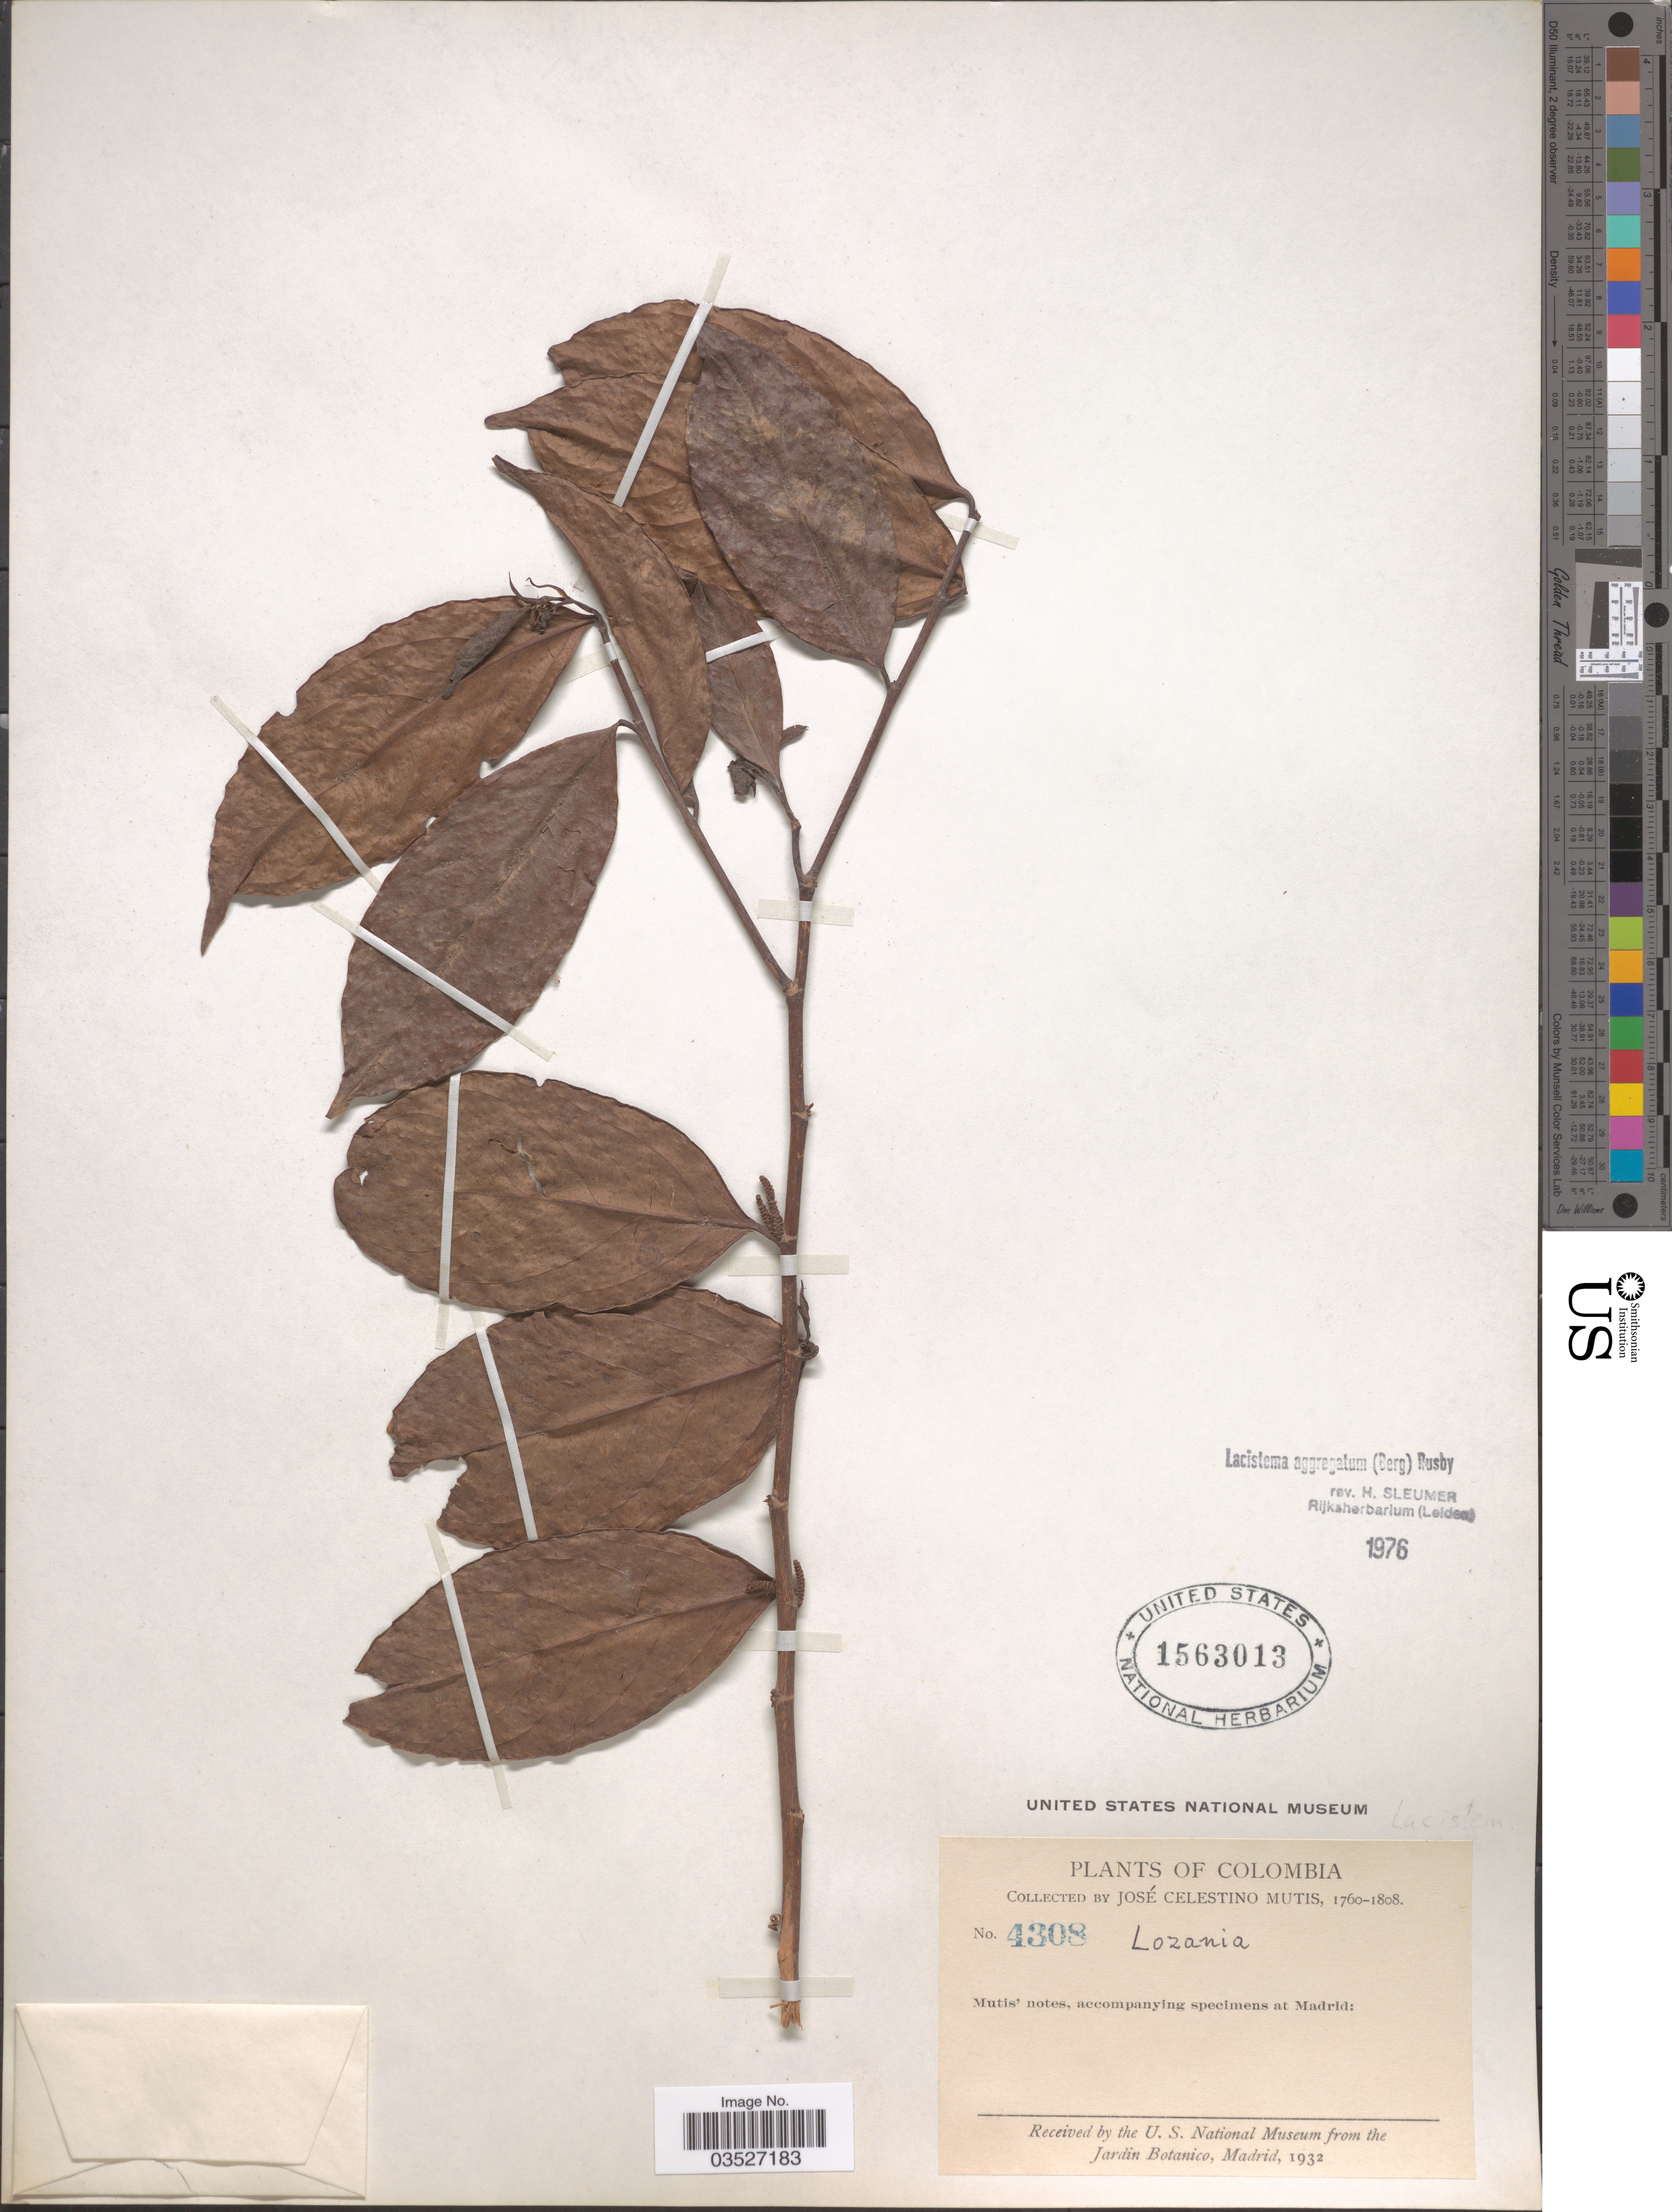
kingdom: Plantae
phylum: Tracheophyta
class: Magnoliopsida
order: Malpighiales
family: Lacistemataceae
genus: Lacistema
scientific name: Lacistema aggregatum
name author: (P.J. Bergius) Rusby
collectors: J. C. B. Mutis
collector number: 4308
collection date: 1760/1808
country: Colombia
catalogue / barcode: US 1563013